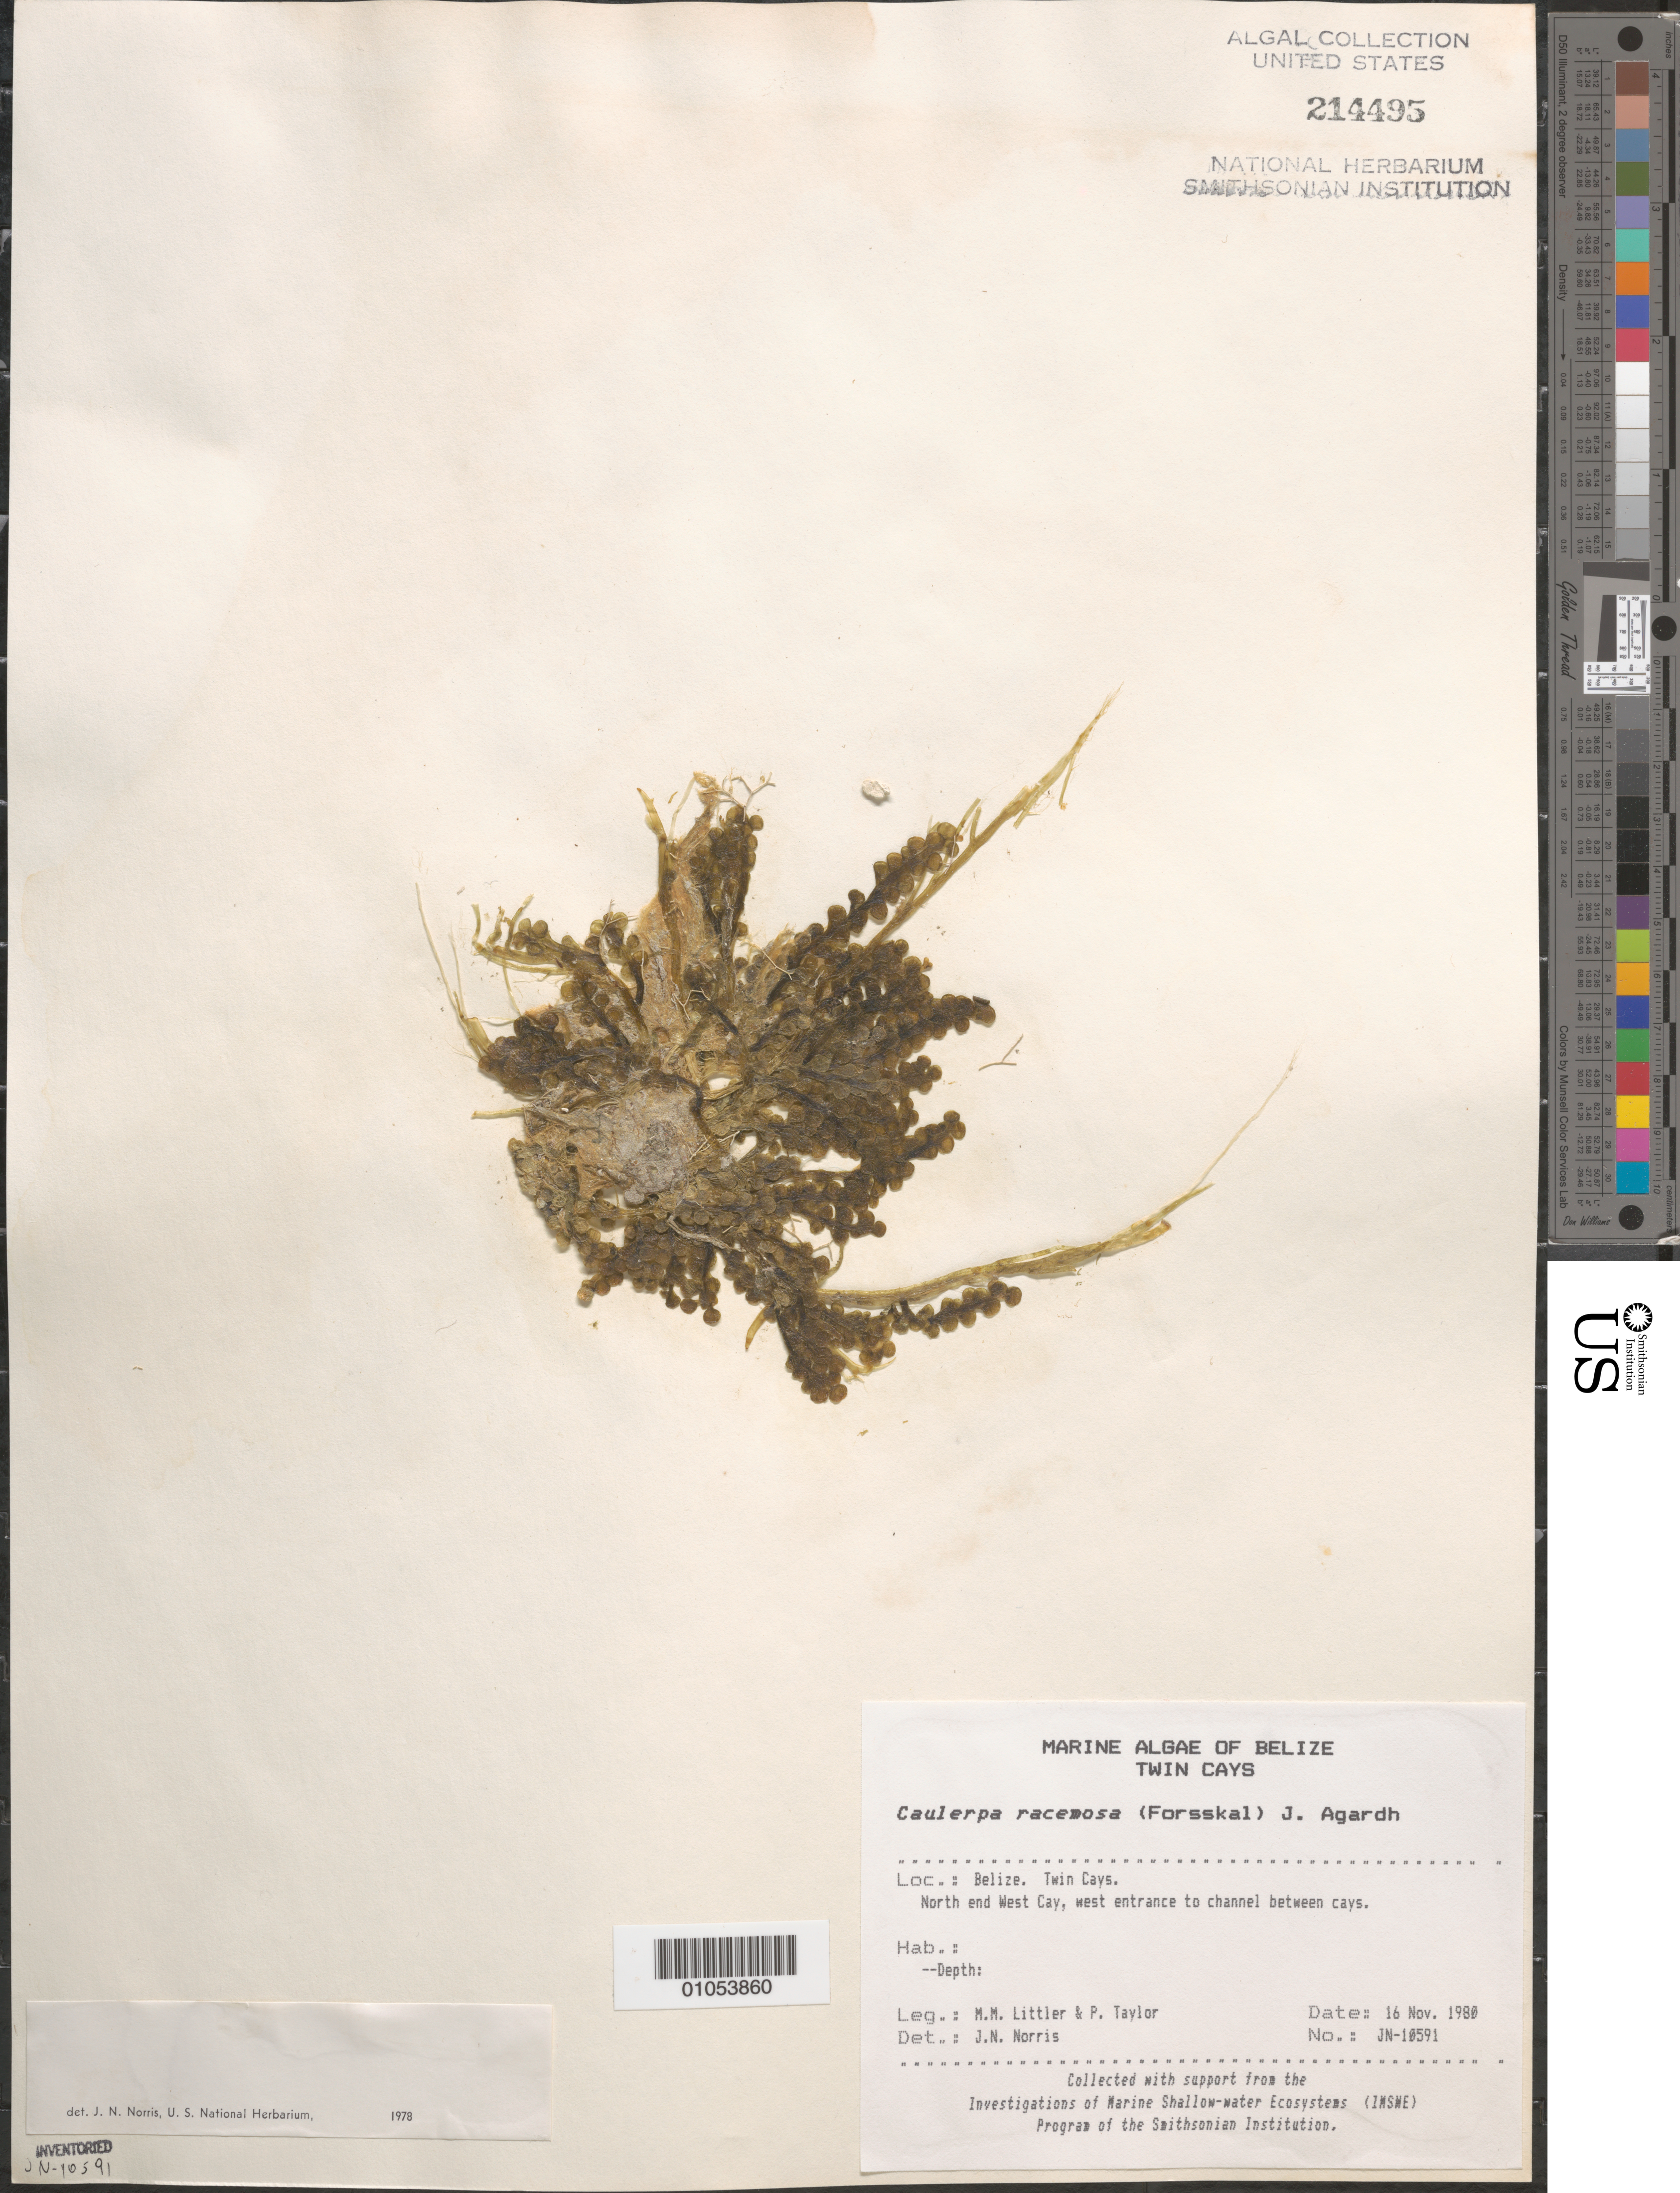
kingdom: Plantae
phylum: Chlorophyta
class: Ulvophyceae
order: Bryopsidales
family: Caulerpaceae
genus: Caulerpa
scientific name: Caulerpa racemosa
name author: (Forssk.) J. Agardh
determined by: Norris, James N.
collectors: M. M. Littler & P. R. Taylor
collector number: JN-10591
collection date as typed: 16 Nov 1980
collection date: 1980-11-16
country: Belize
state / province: Stann Creek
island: West Cay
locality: North end of West Cay, west entrance to channel between cays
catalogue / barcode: US 214495